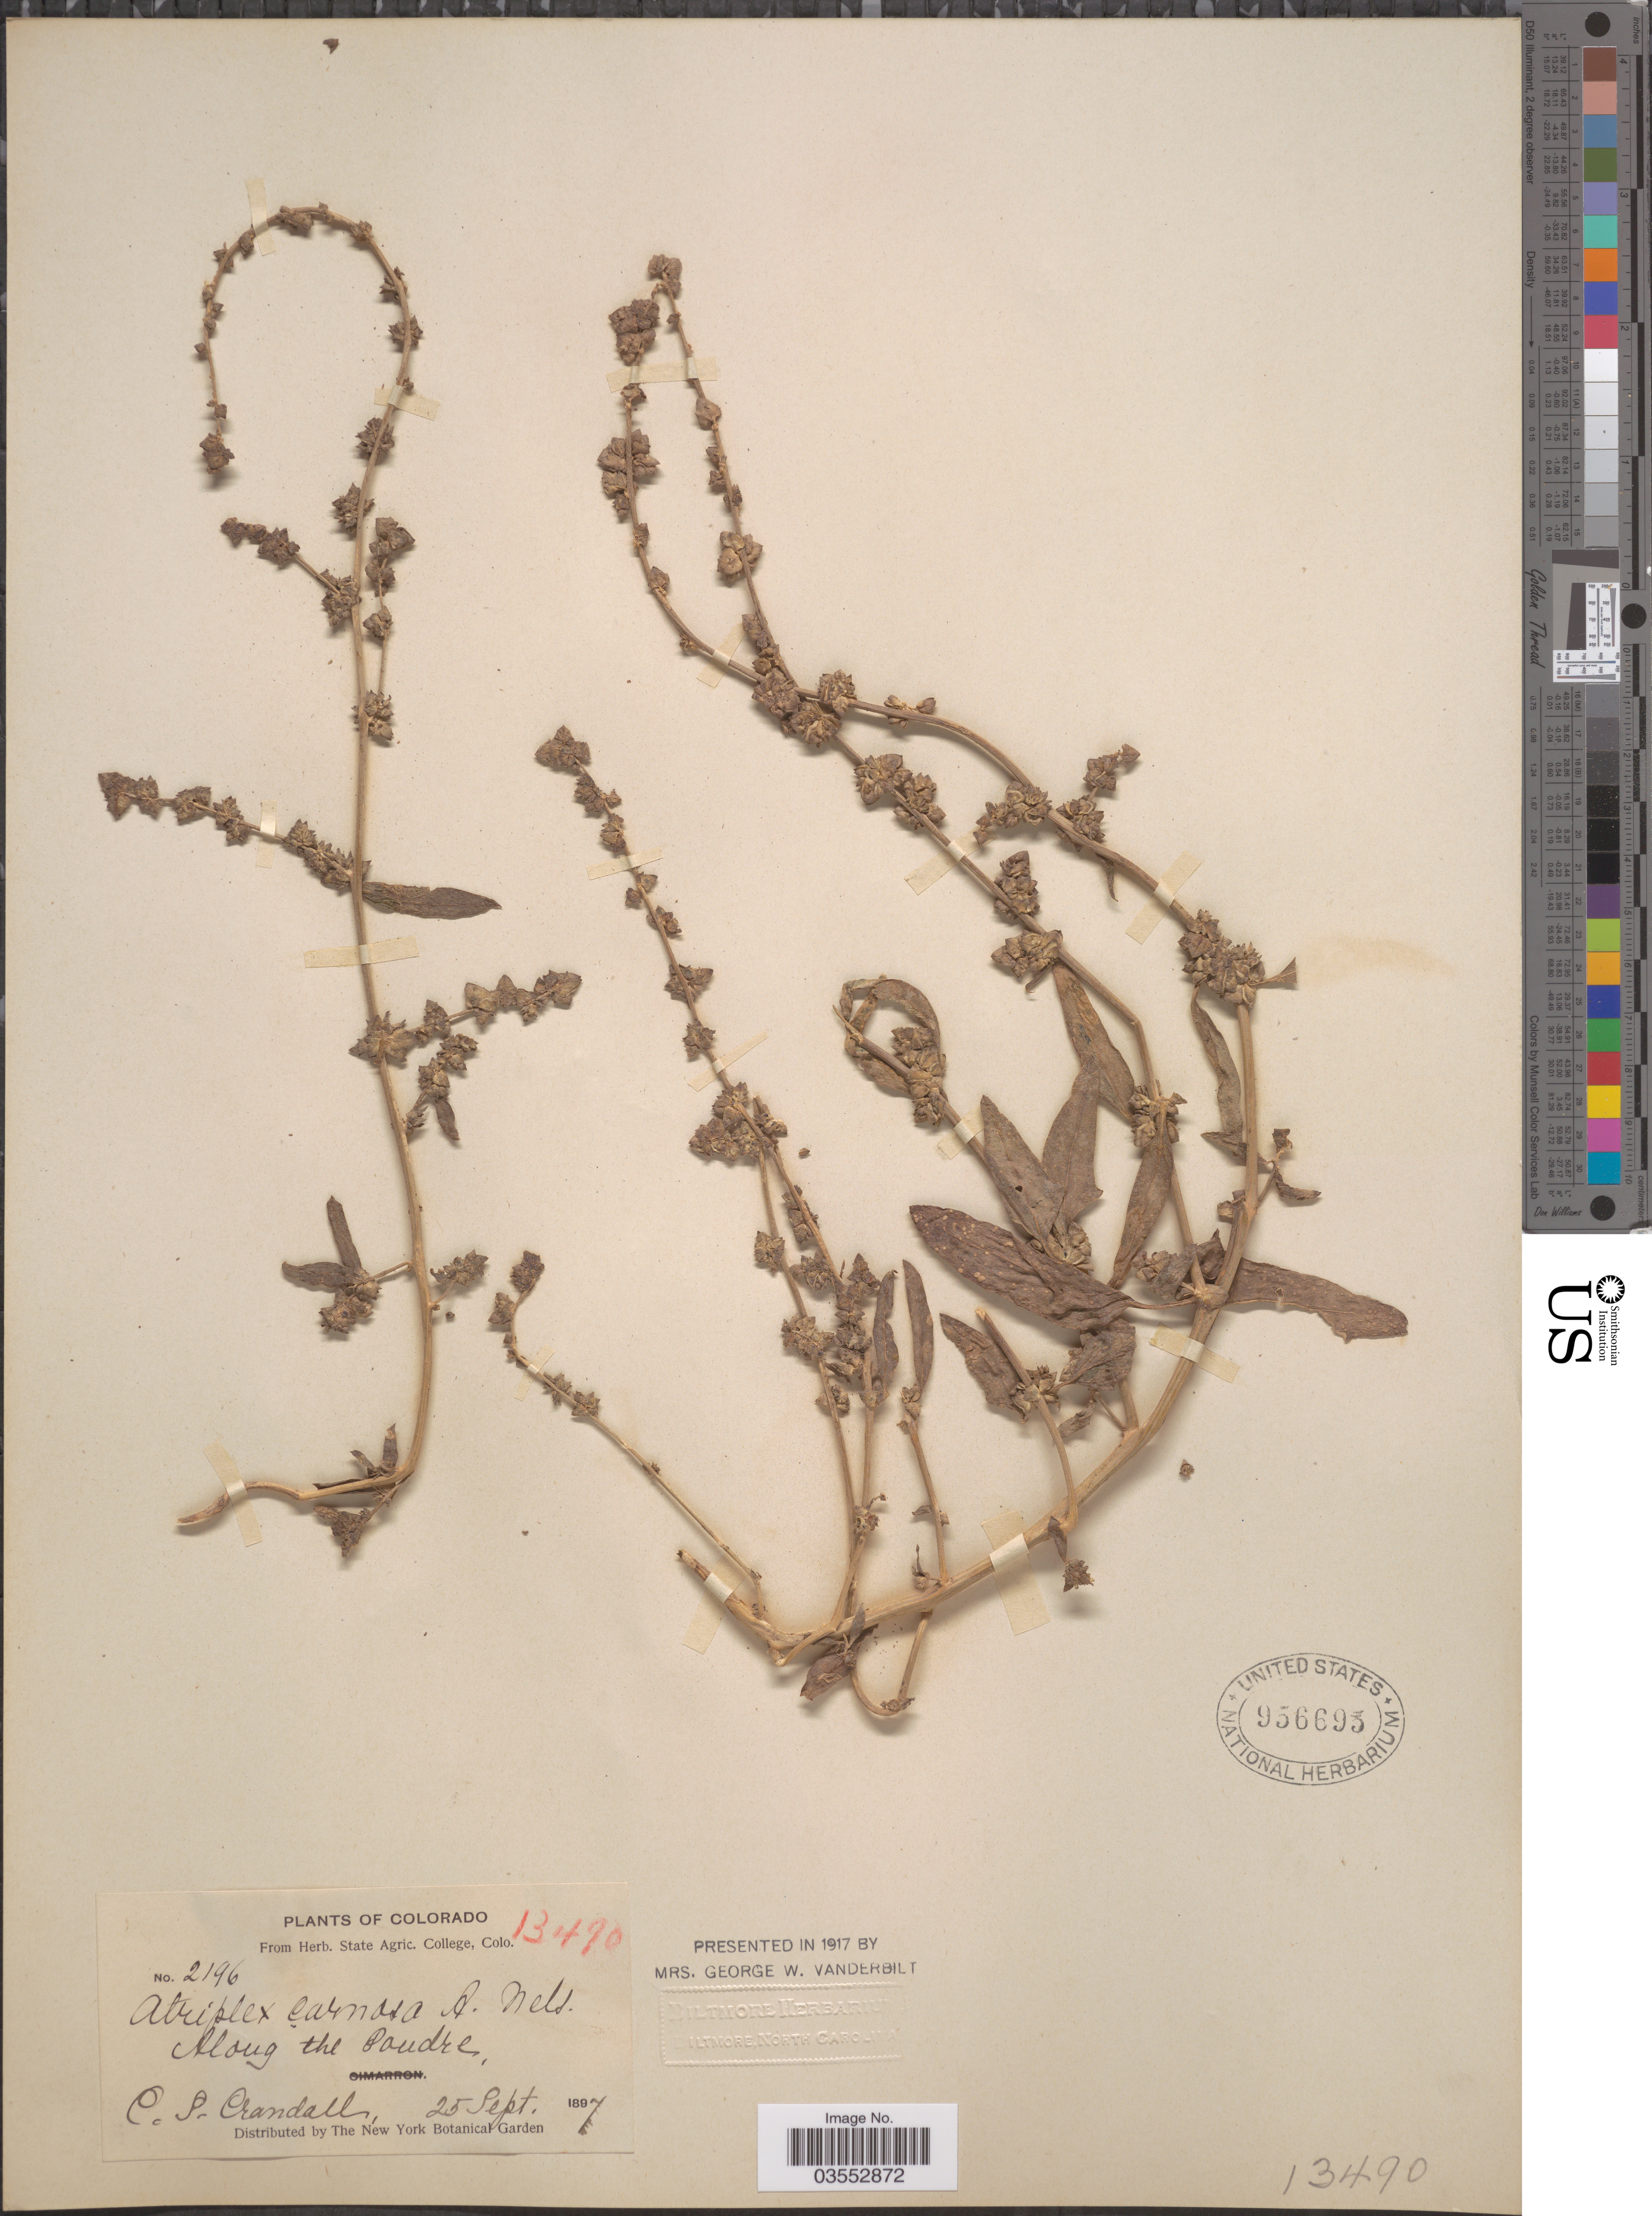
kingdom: Plantae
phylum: Tracheophyta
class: Magnoliopsida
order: Caryophyllales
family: Amaranthaceae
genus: Atriplex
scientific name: Atriplex subspicata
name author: (Nutt.) Rydb.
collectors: C. Crandall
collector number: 13490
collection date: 1897-09-25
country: United States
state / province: Colorado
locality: Along the Poudre.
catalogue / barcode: US 956695